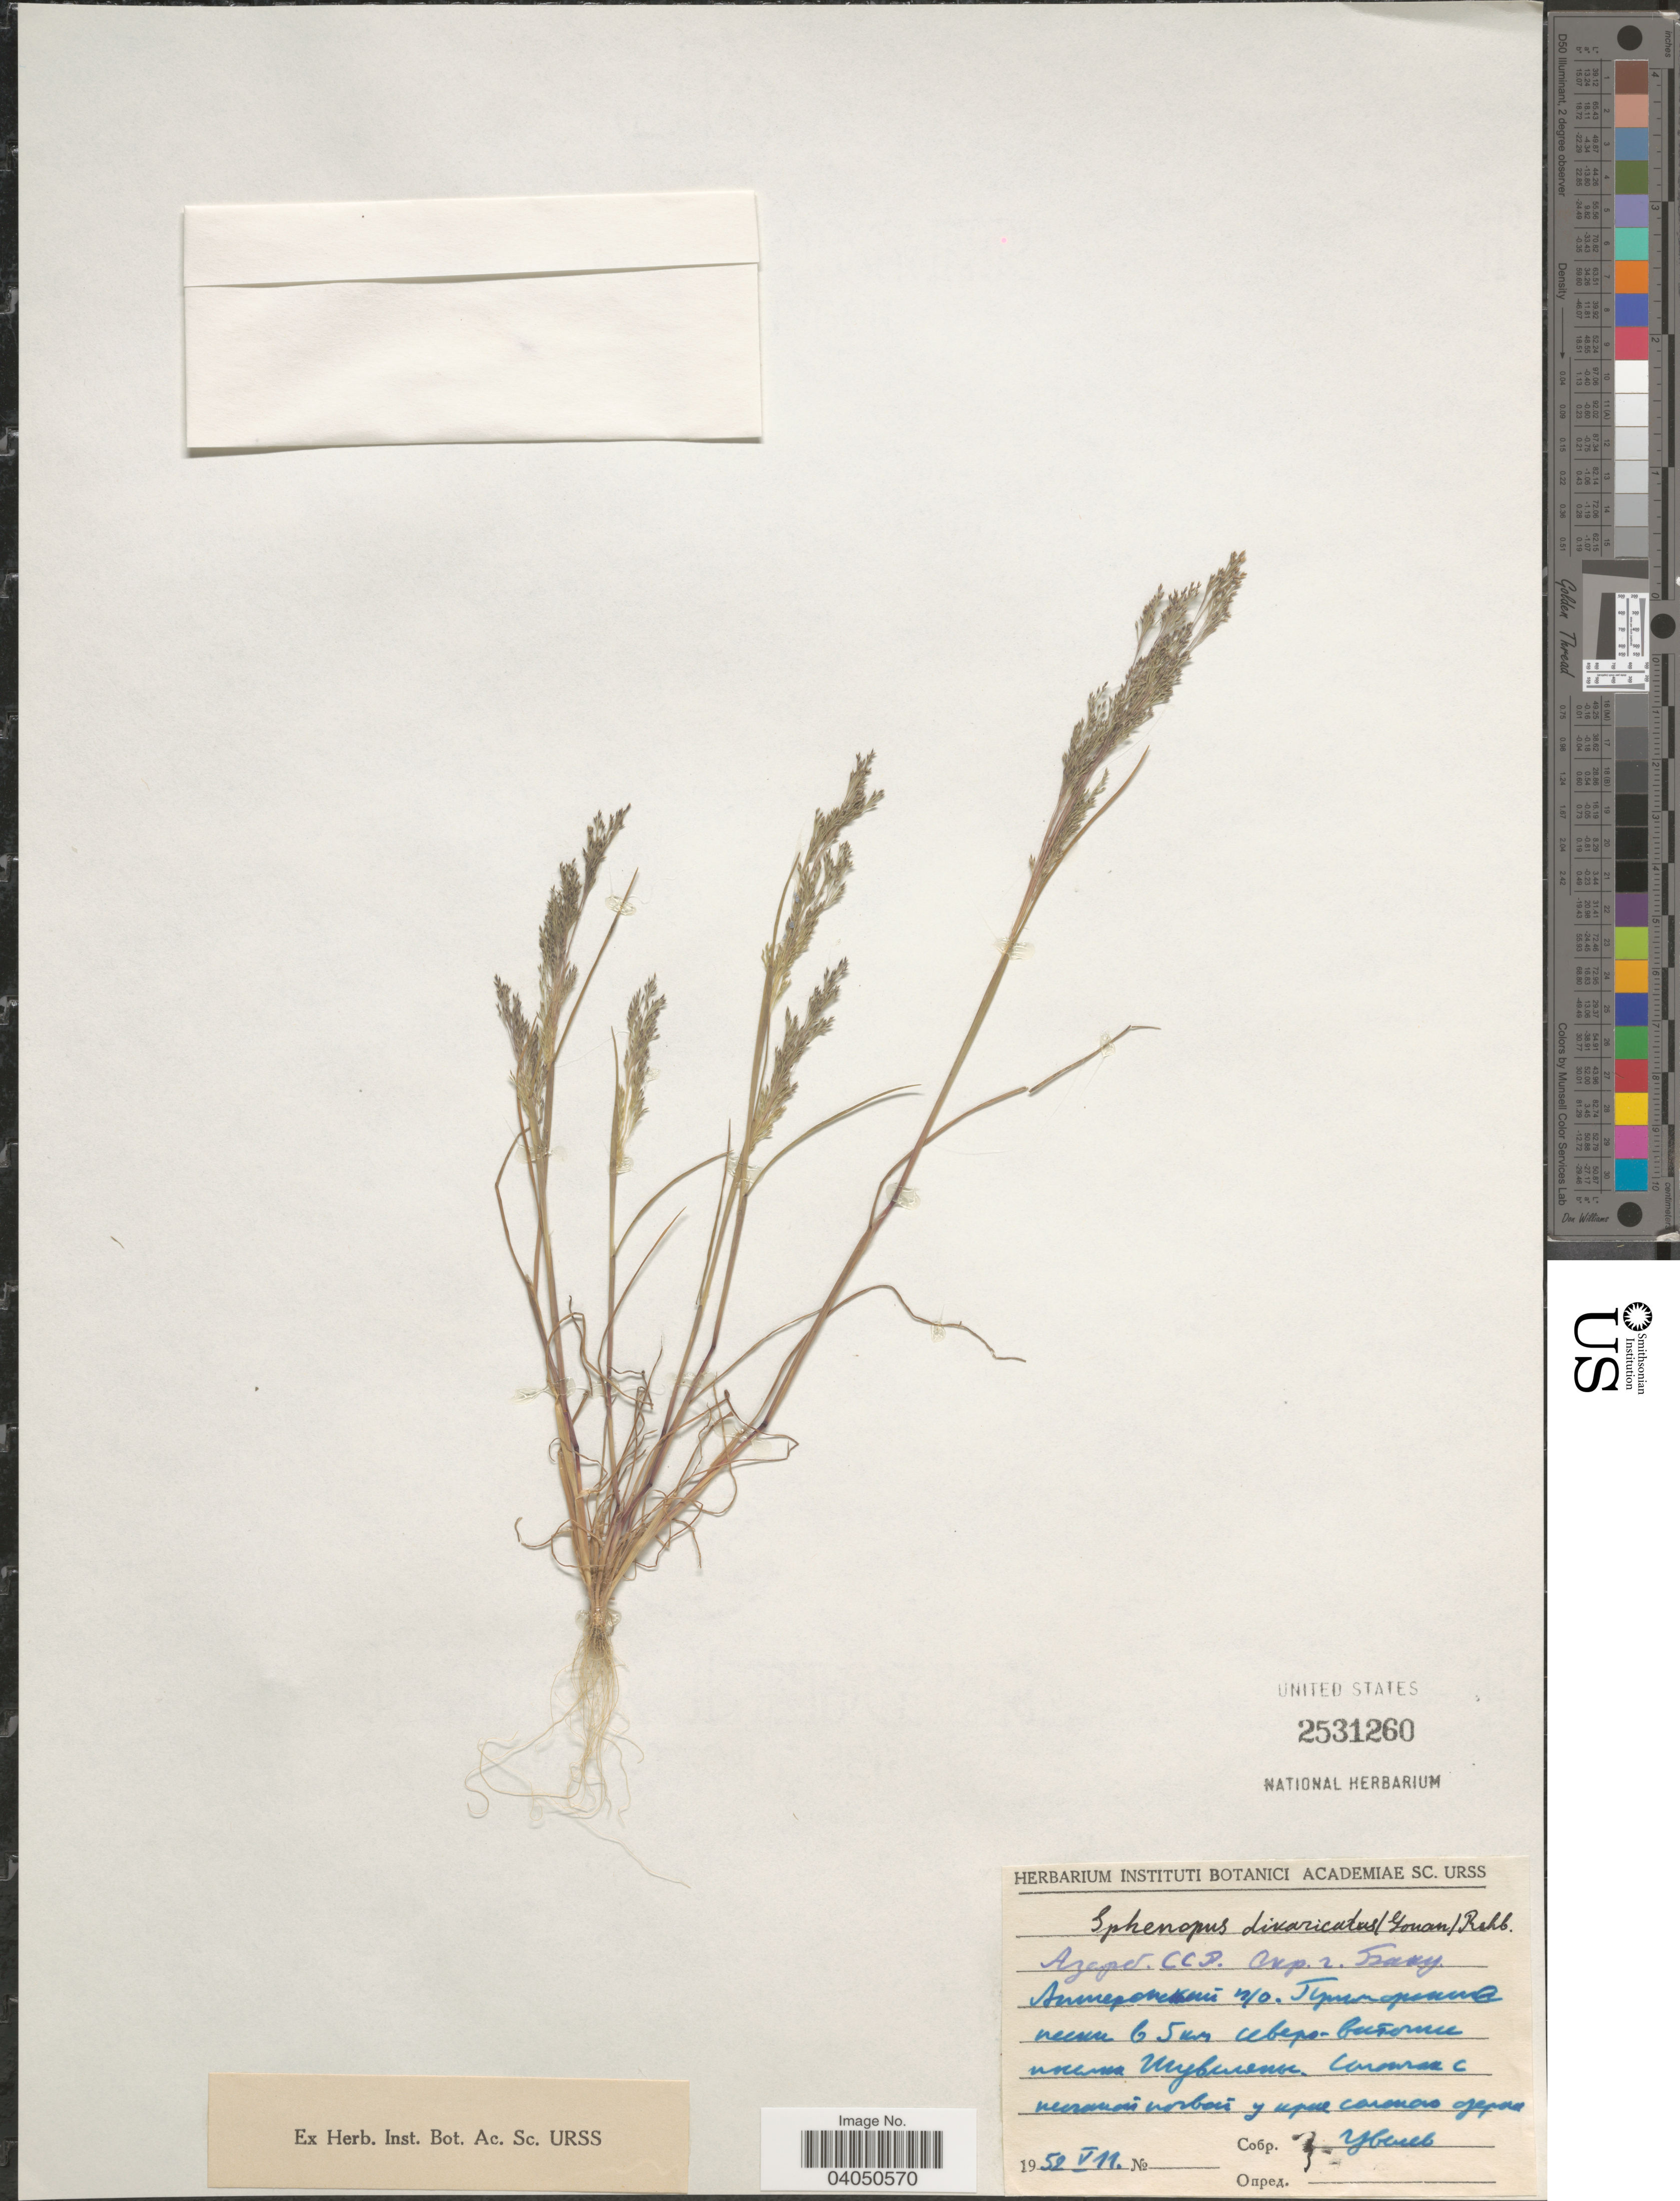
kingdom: Plantae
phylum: Tracheophyta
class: Liliopsida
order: Poales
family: Poaceae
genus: Sphenopus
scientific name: Sphenopus divaricatus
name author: (Gouan) Rchb.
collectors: Tsvelev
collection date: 1952-05-11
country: Azerbaijan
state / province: Baki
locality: Vicinity of Baku. 5 km SE of Shuvelyany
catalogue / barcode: US 2531260